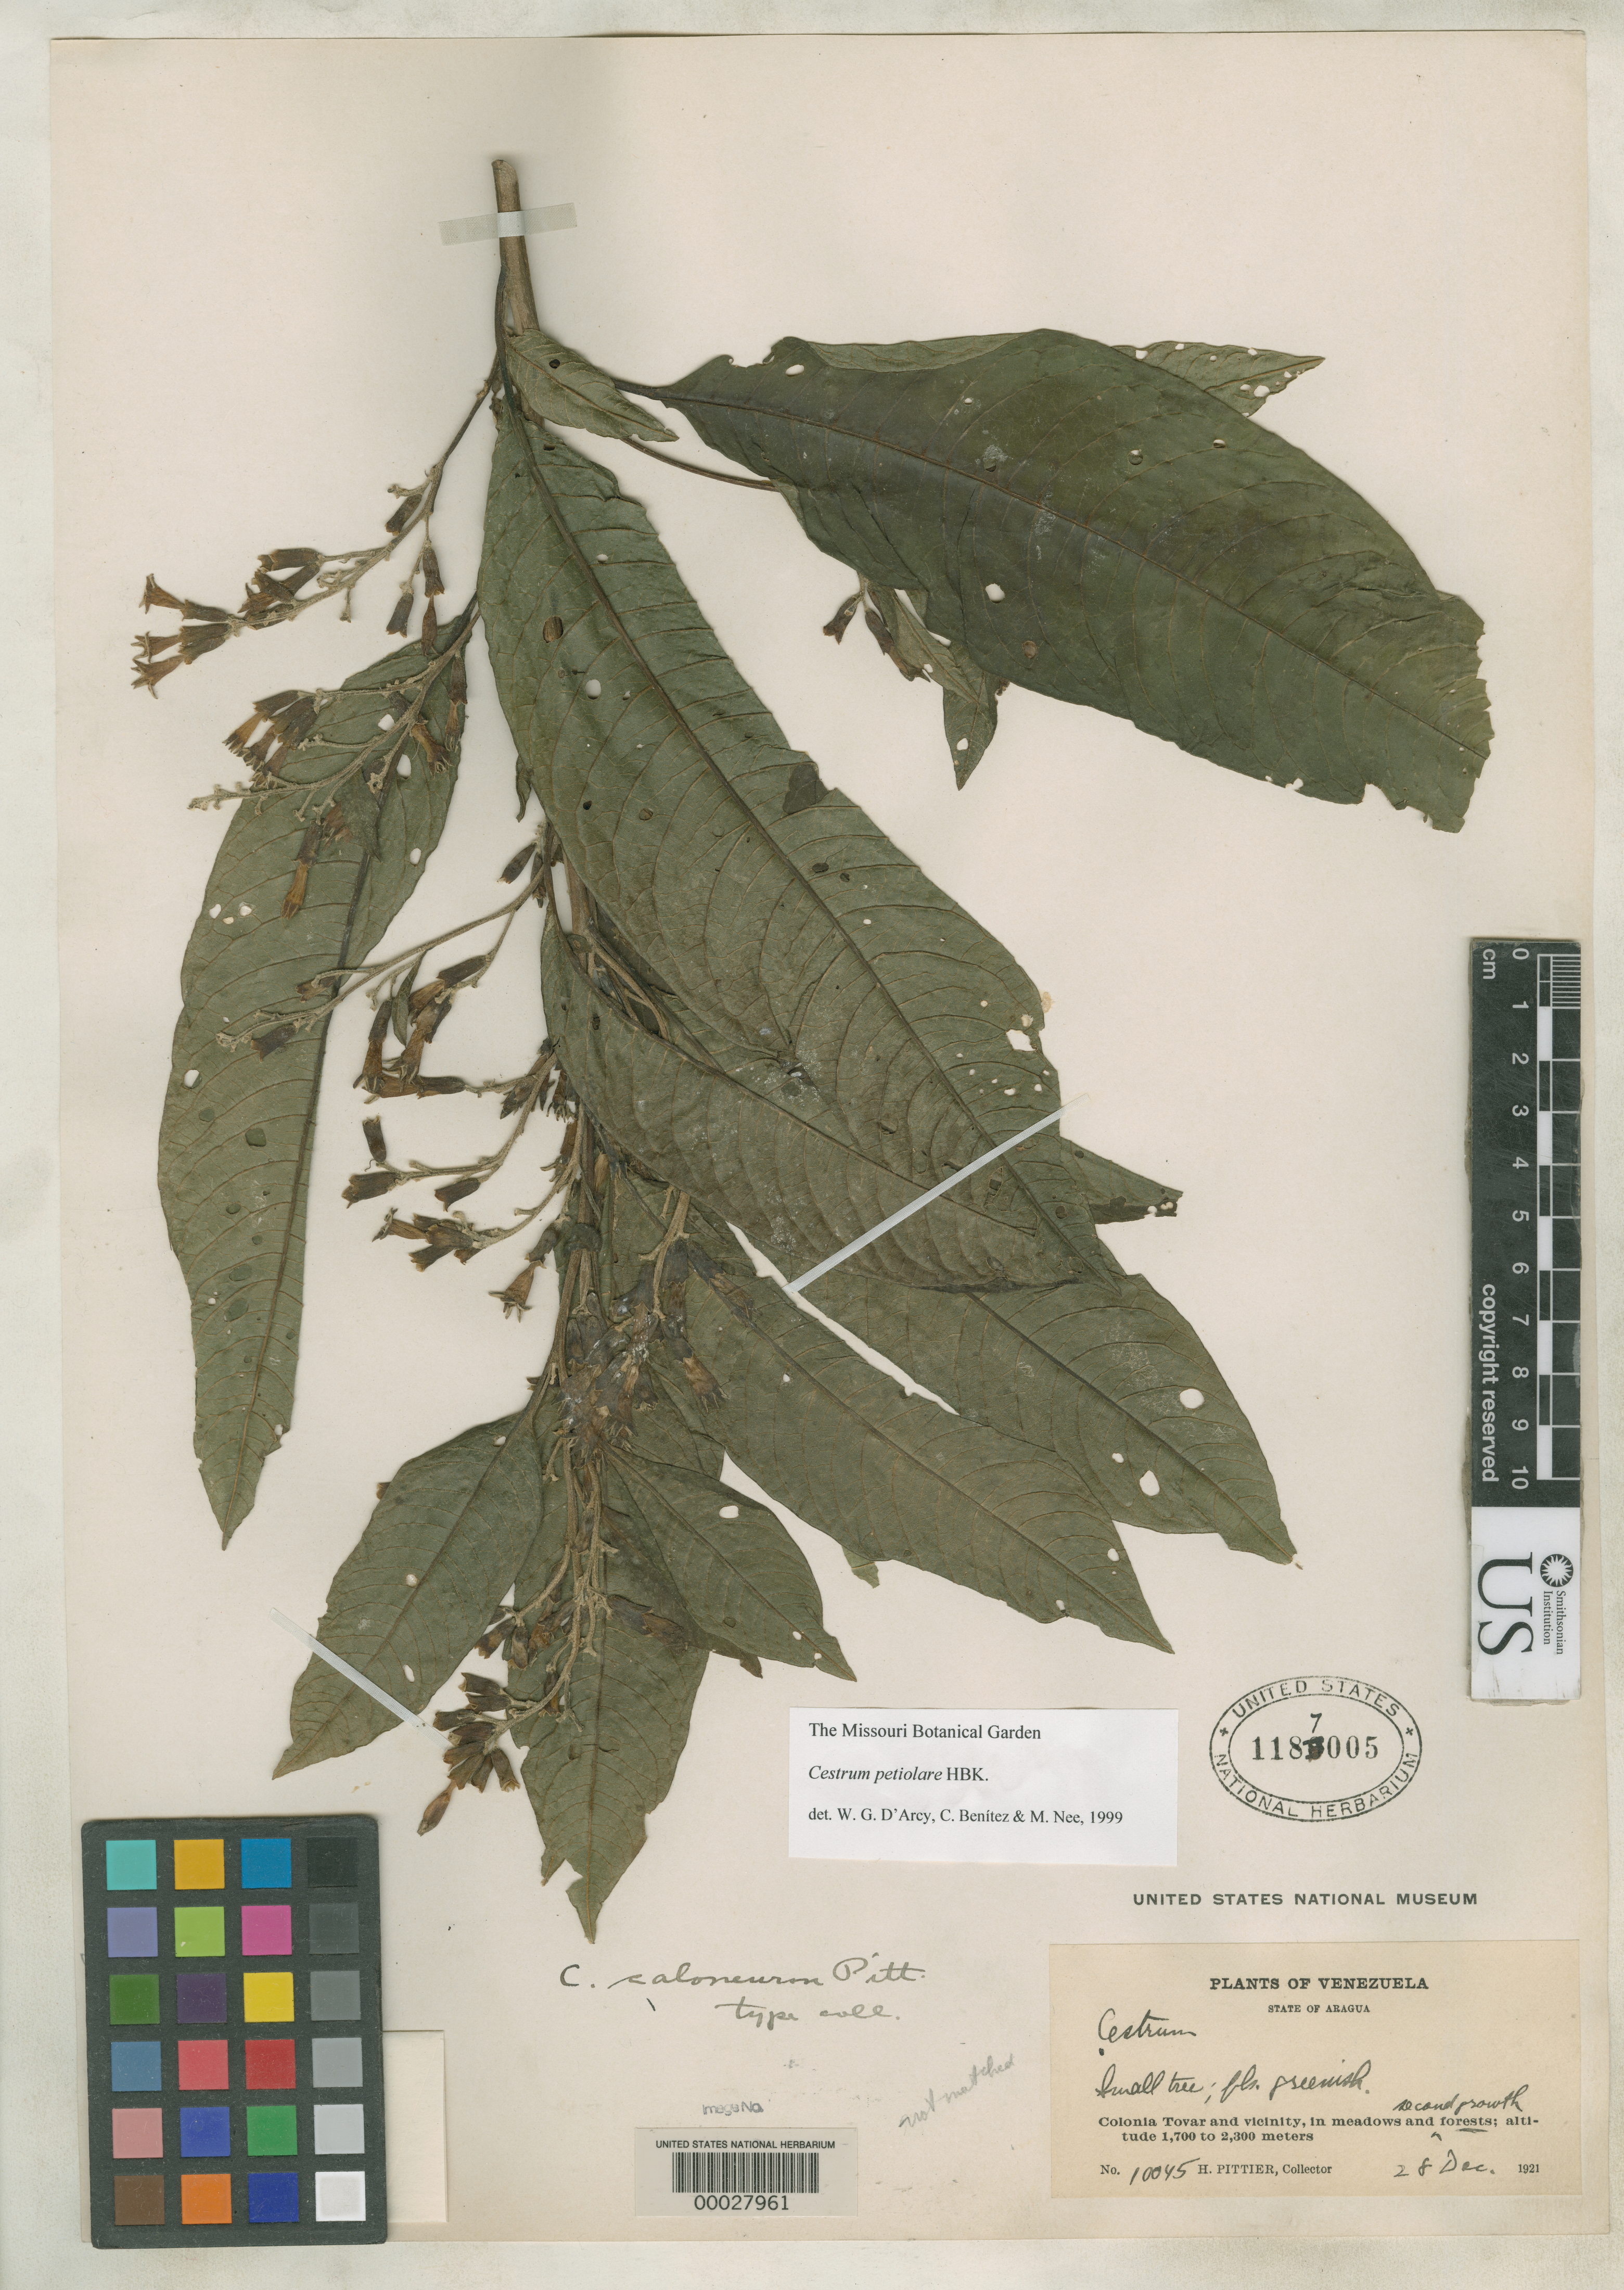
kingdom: Plantae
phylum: Tracheophyta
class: Magnoliopsida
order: Solanales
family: Solanaceae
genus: Cestrum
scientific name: Cestrum caloneurum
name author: Pittier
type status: Isotype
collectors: H. F. Pittier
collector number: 10045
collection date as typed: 28 Dec 1921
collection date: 1921-12-28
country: Venezuela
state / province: Aragua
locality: La Colonia Tovar & vicinity.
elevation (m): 1700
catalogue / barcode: US 1187005